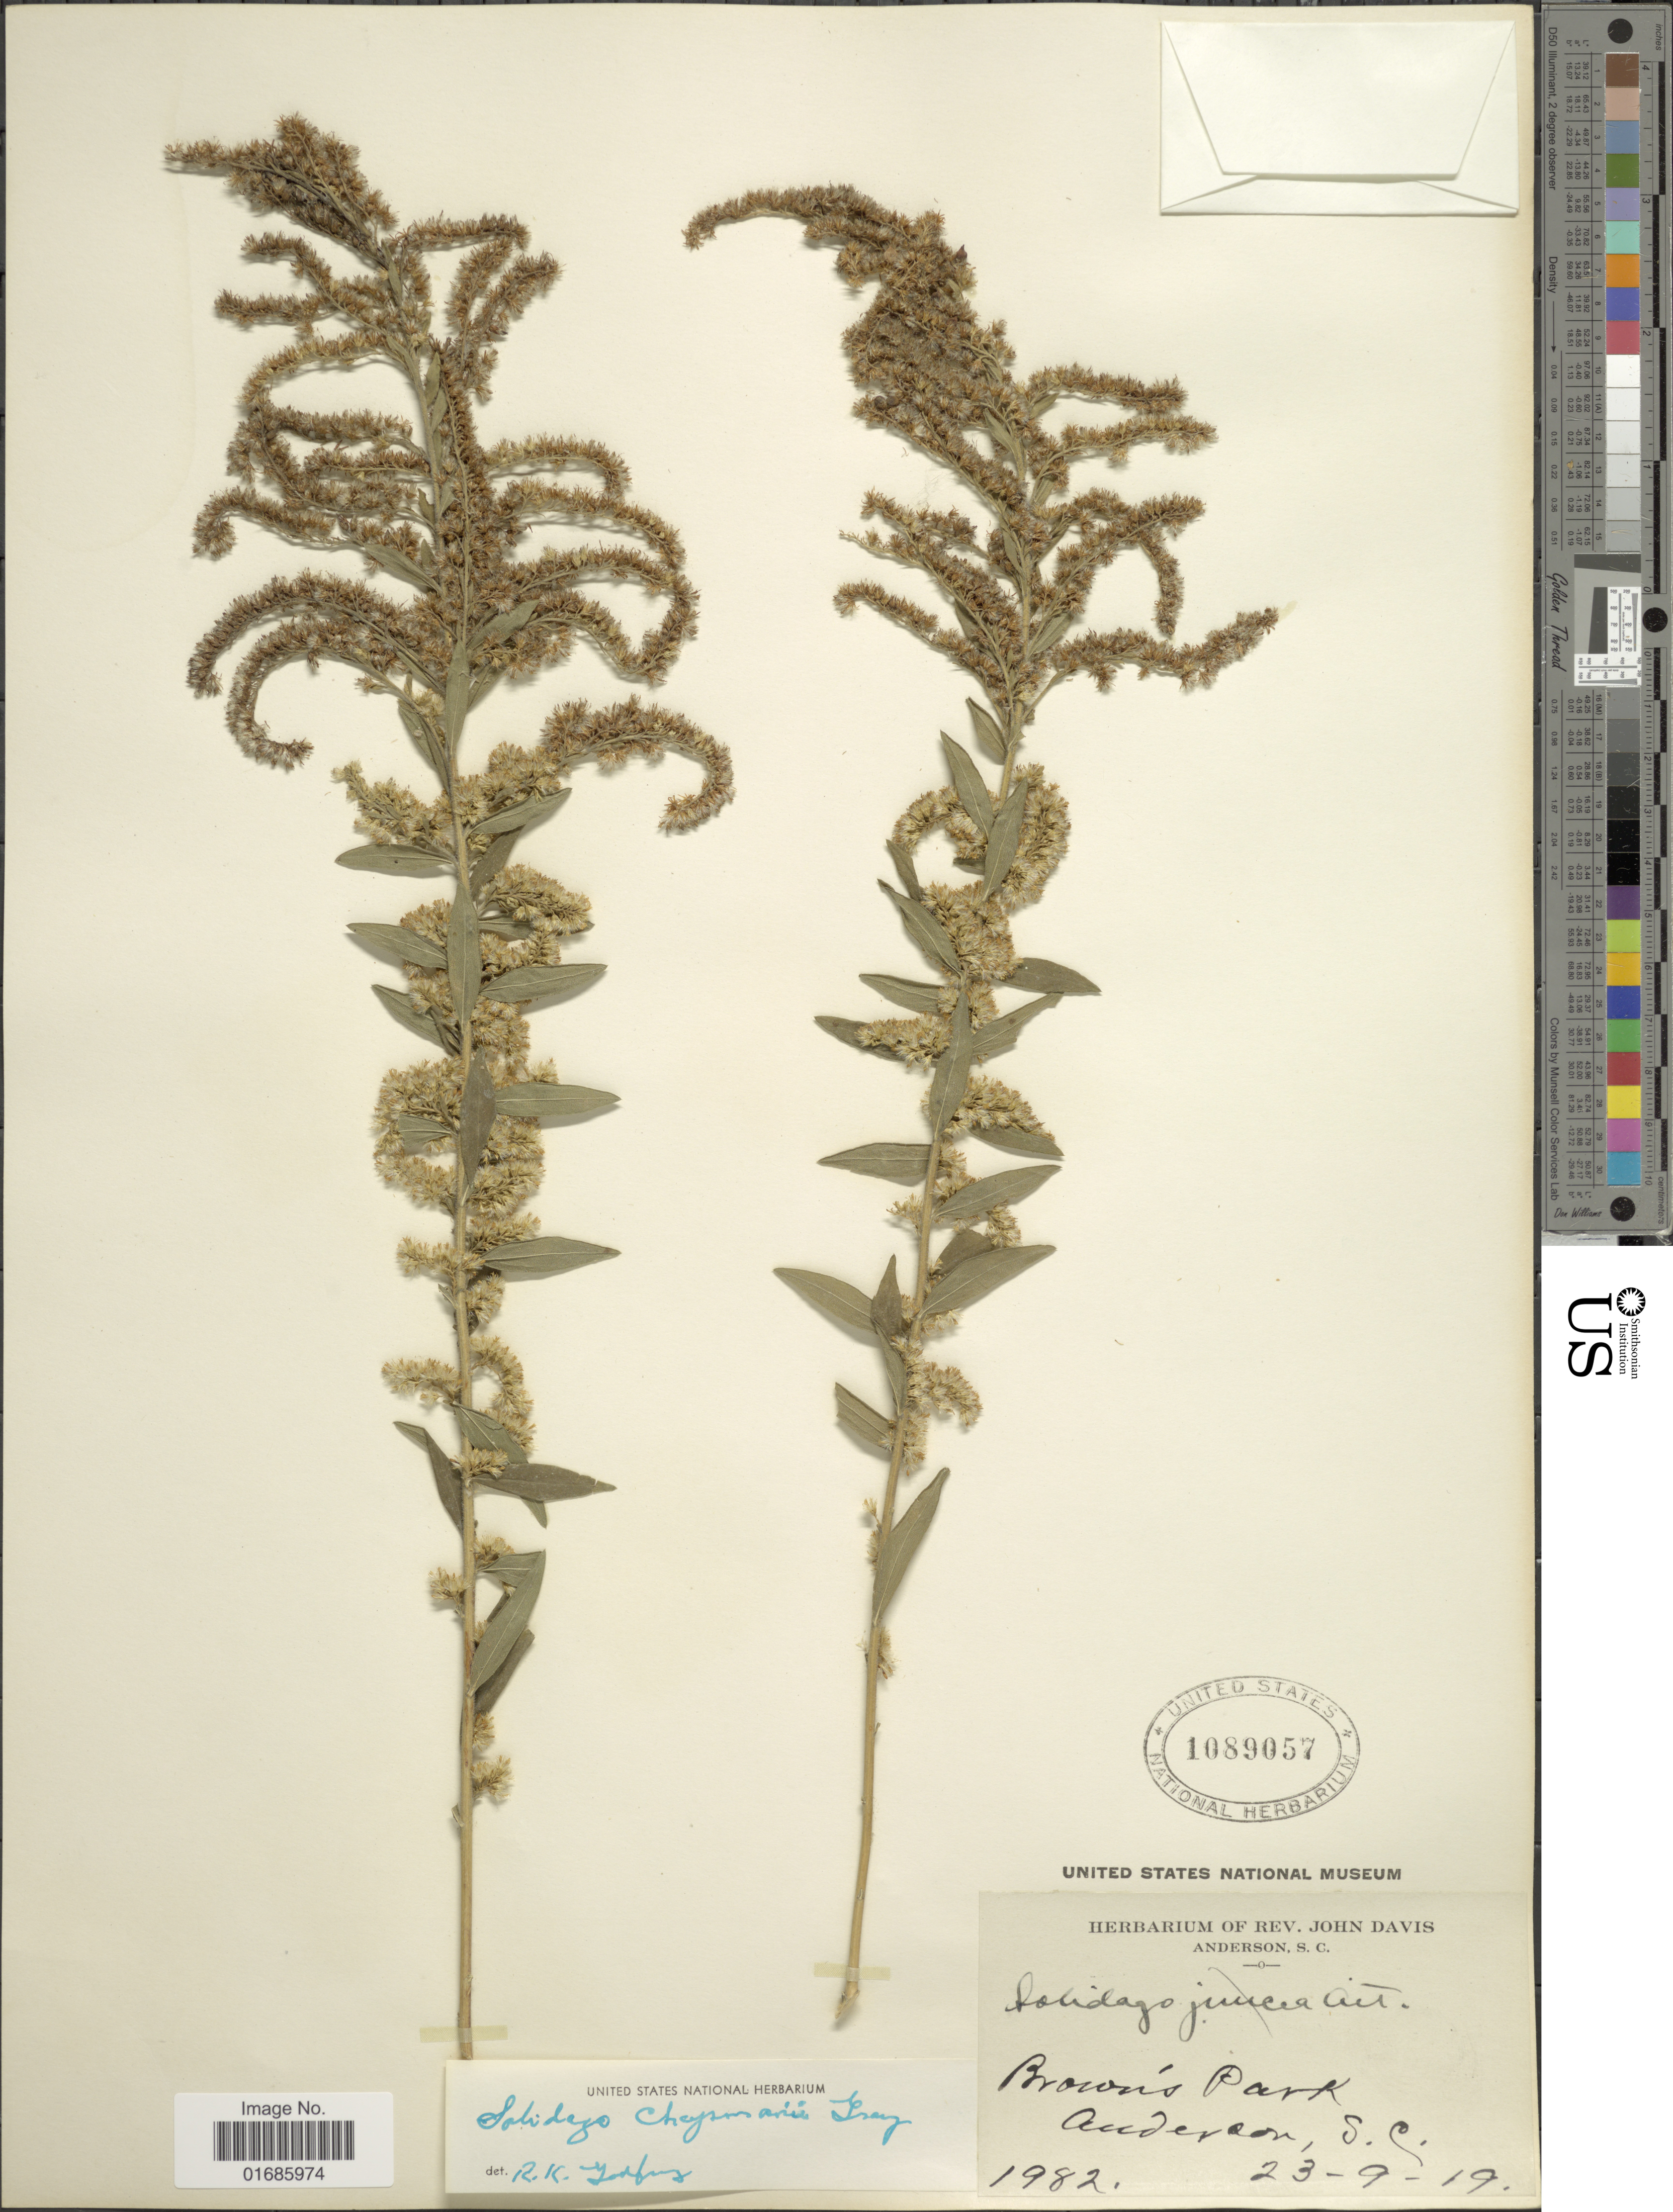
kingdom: Plantae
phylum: Tracheophyta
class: Magnoliopsida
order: Asterales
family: Asteraceae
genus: Solidago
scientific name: Solidago chapmanii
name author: Torr. & A. Gray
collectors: ex herb. Rev. John Davis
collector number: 1982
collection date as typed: Transcribed d/m/y: 23/9/19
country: United States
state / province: South Carolina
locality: Brown's Park, Anderson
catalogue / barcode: US 1089057